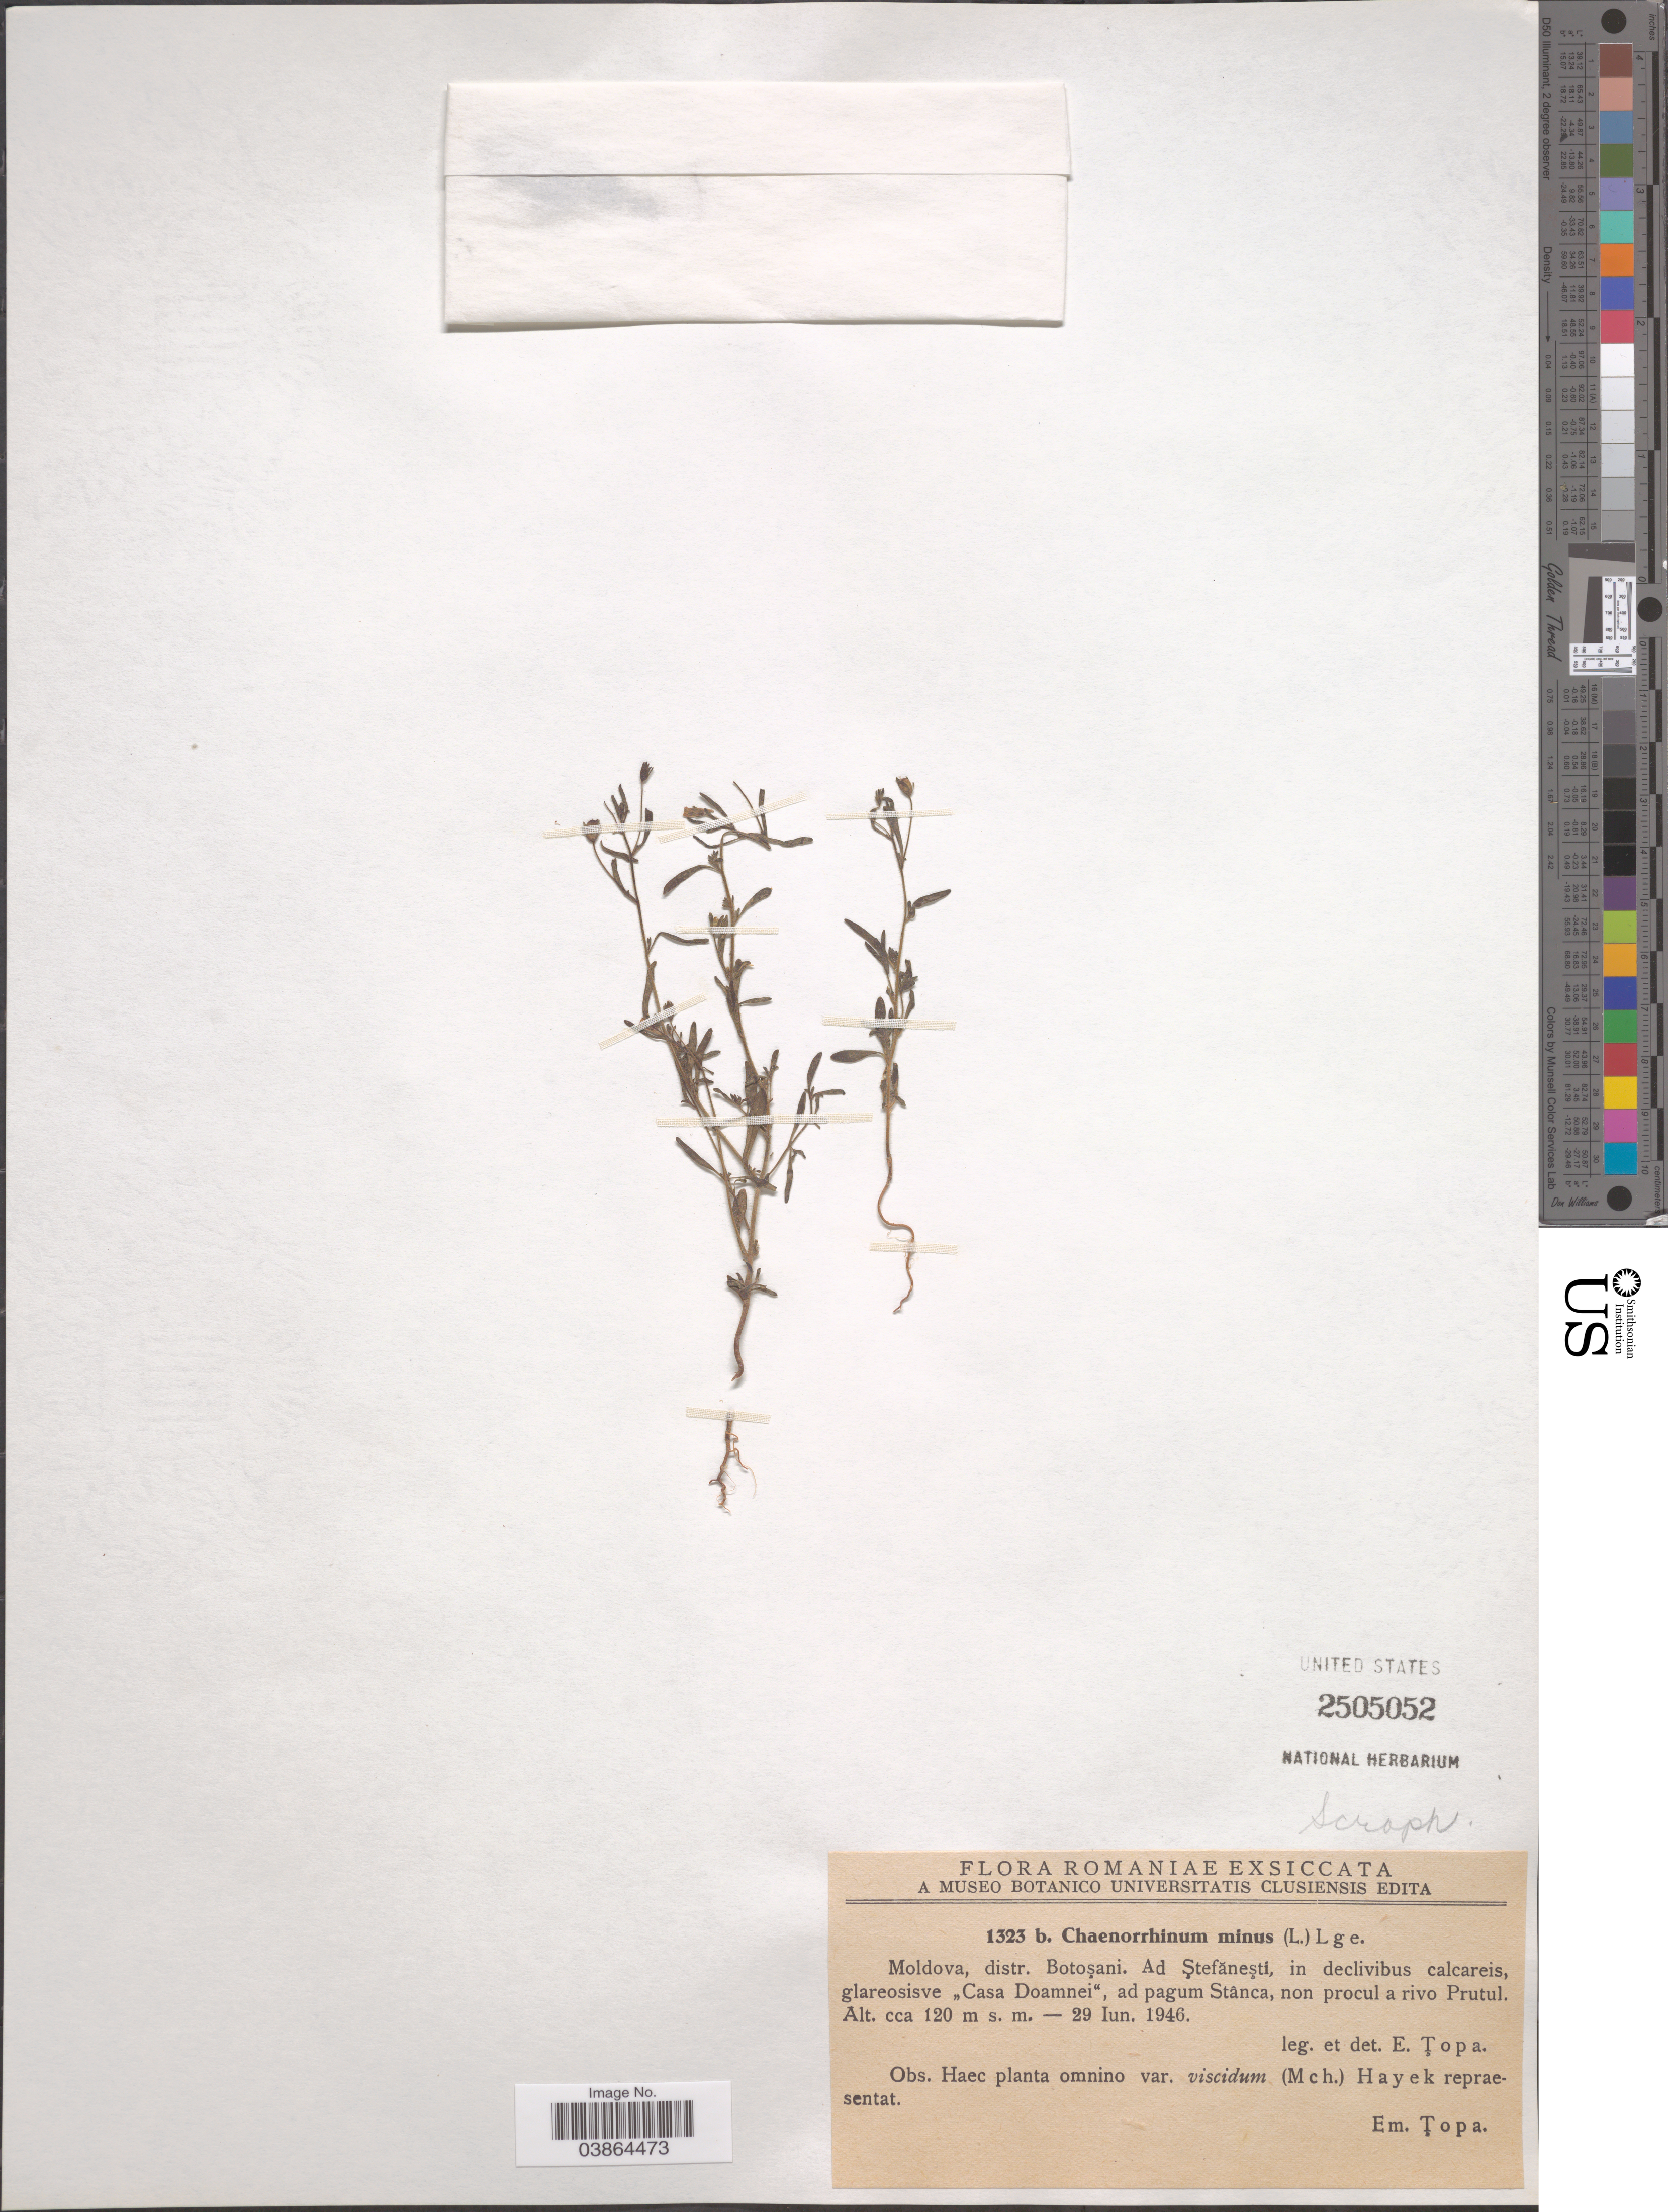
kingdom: Plantae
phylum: Tracheophyta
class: Magnoliopsida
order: Lamiales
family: Plantaginaceae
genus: Chaenorrhinum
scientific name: Chaenorrhinum minor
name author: (L.) Lange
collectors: E. Topa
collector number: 1323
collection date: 1946-06-29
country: Romania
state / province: Botosani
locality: Moldova. Ad Stefănesti, in declivibus calcareis, glareosisve "Casa Doamnei", ad pagum Stănca, non procul a rivo Prutul.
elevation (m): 120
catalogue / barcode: US 2505052